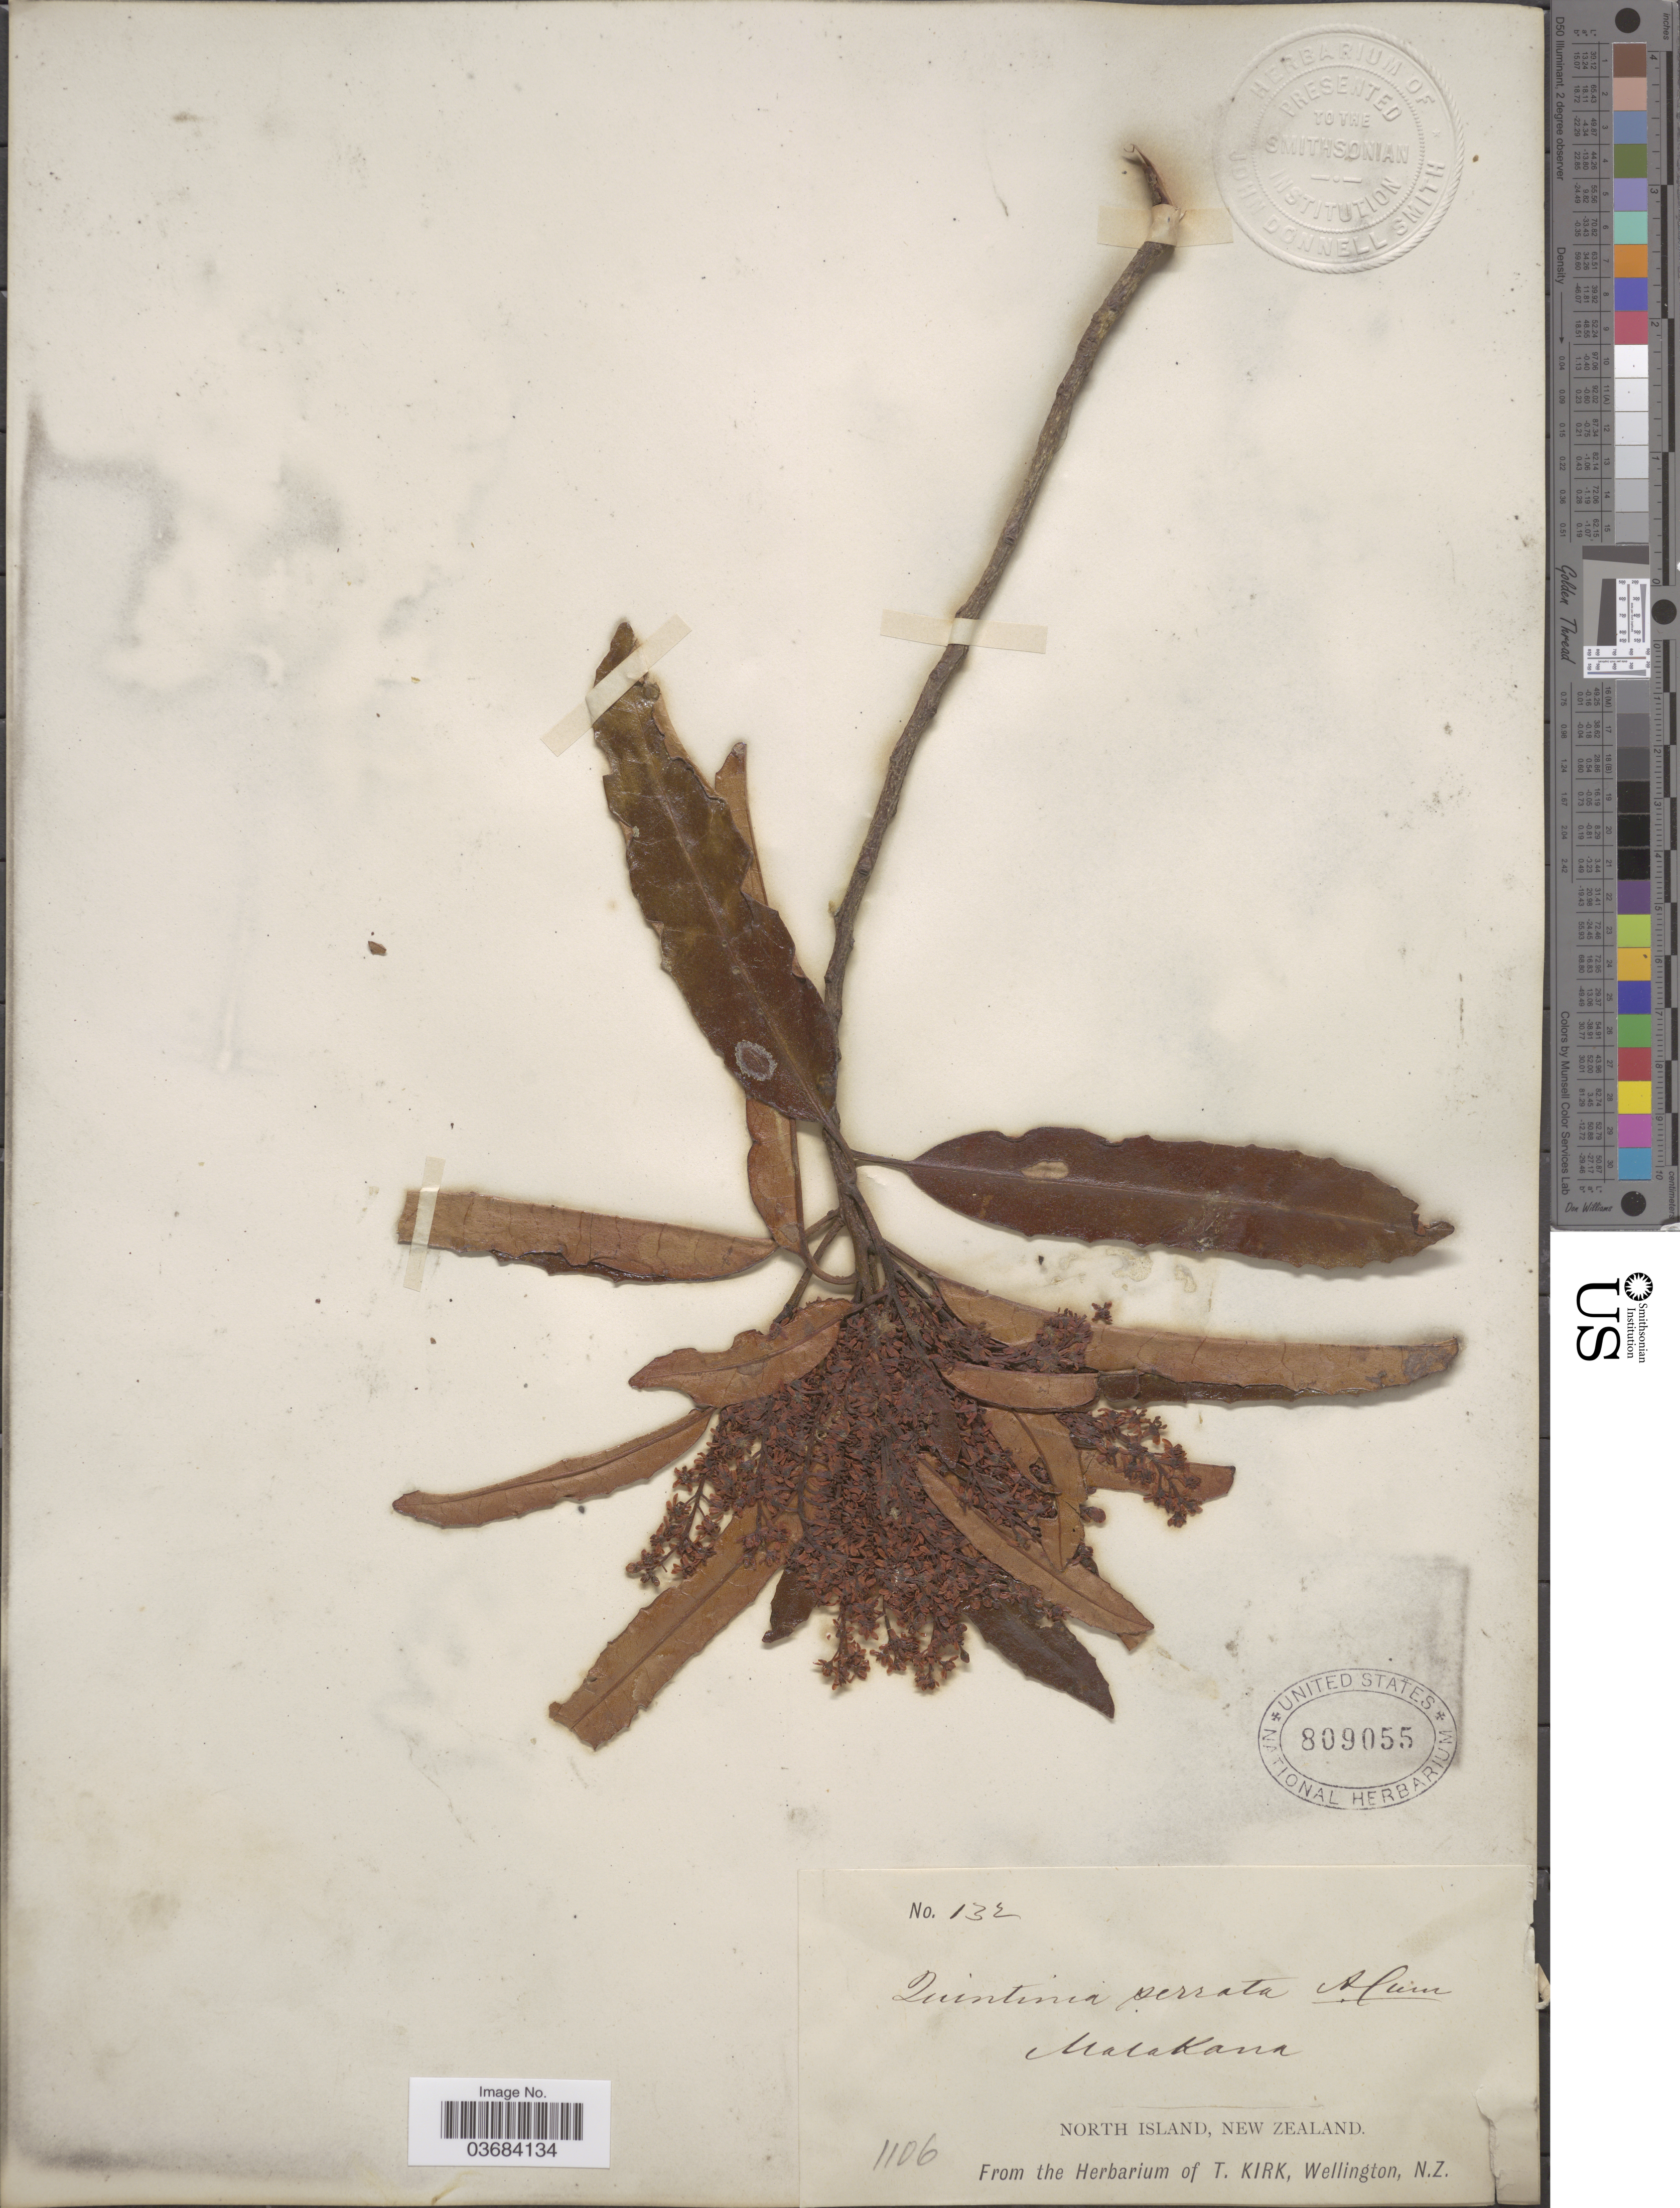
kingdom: Plantae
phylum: Tracheophyta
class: Magnoliopsida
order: Paracryphiales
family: Paracryphiaceae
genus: Quintinia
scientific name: Quintinia serrata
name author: A. Cunn.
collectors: ex Herb. T. Kirk, Wellington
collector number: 132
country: New Zealand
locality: North Island.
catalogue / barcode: US 809055